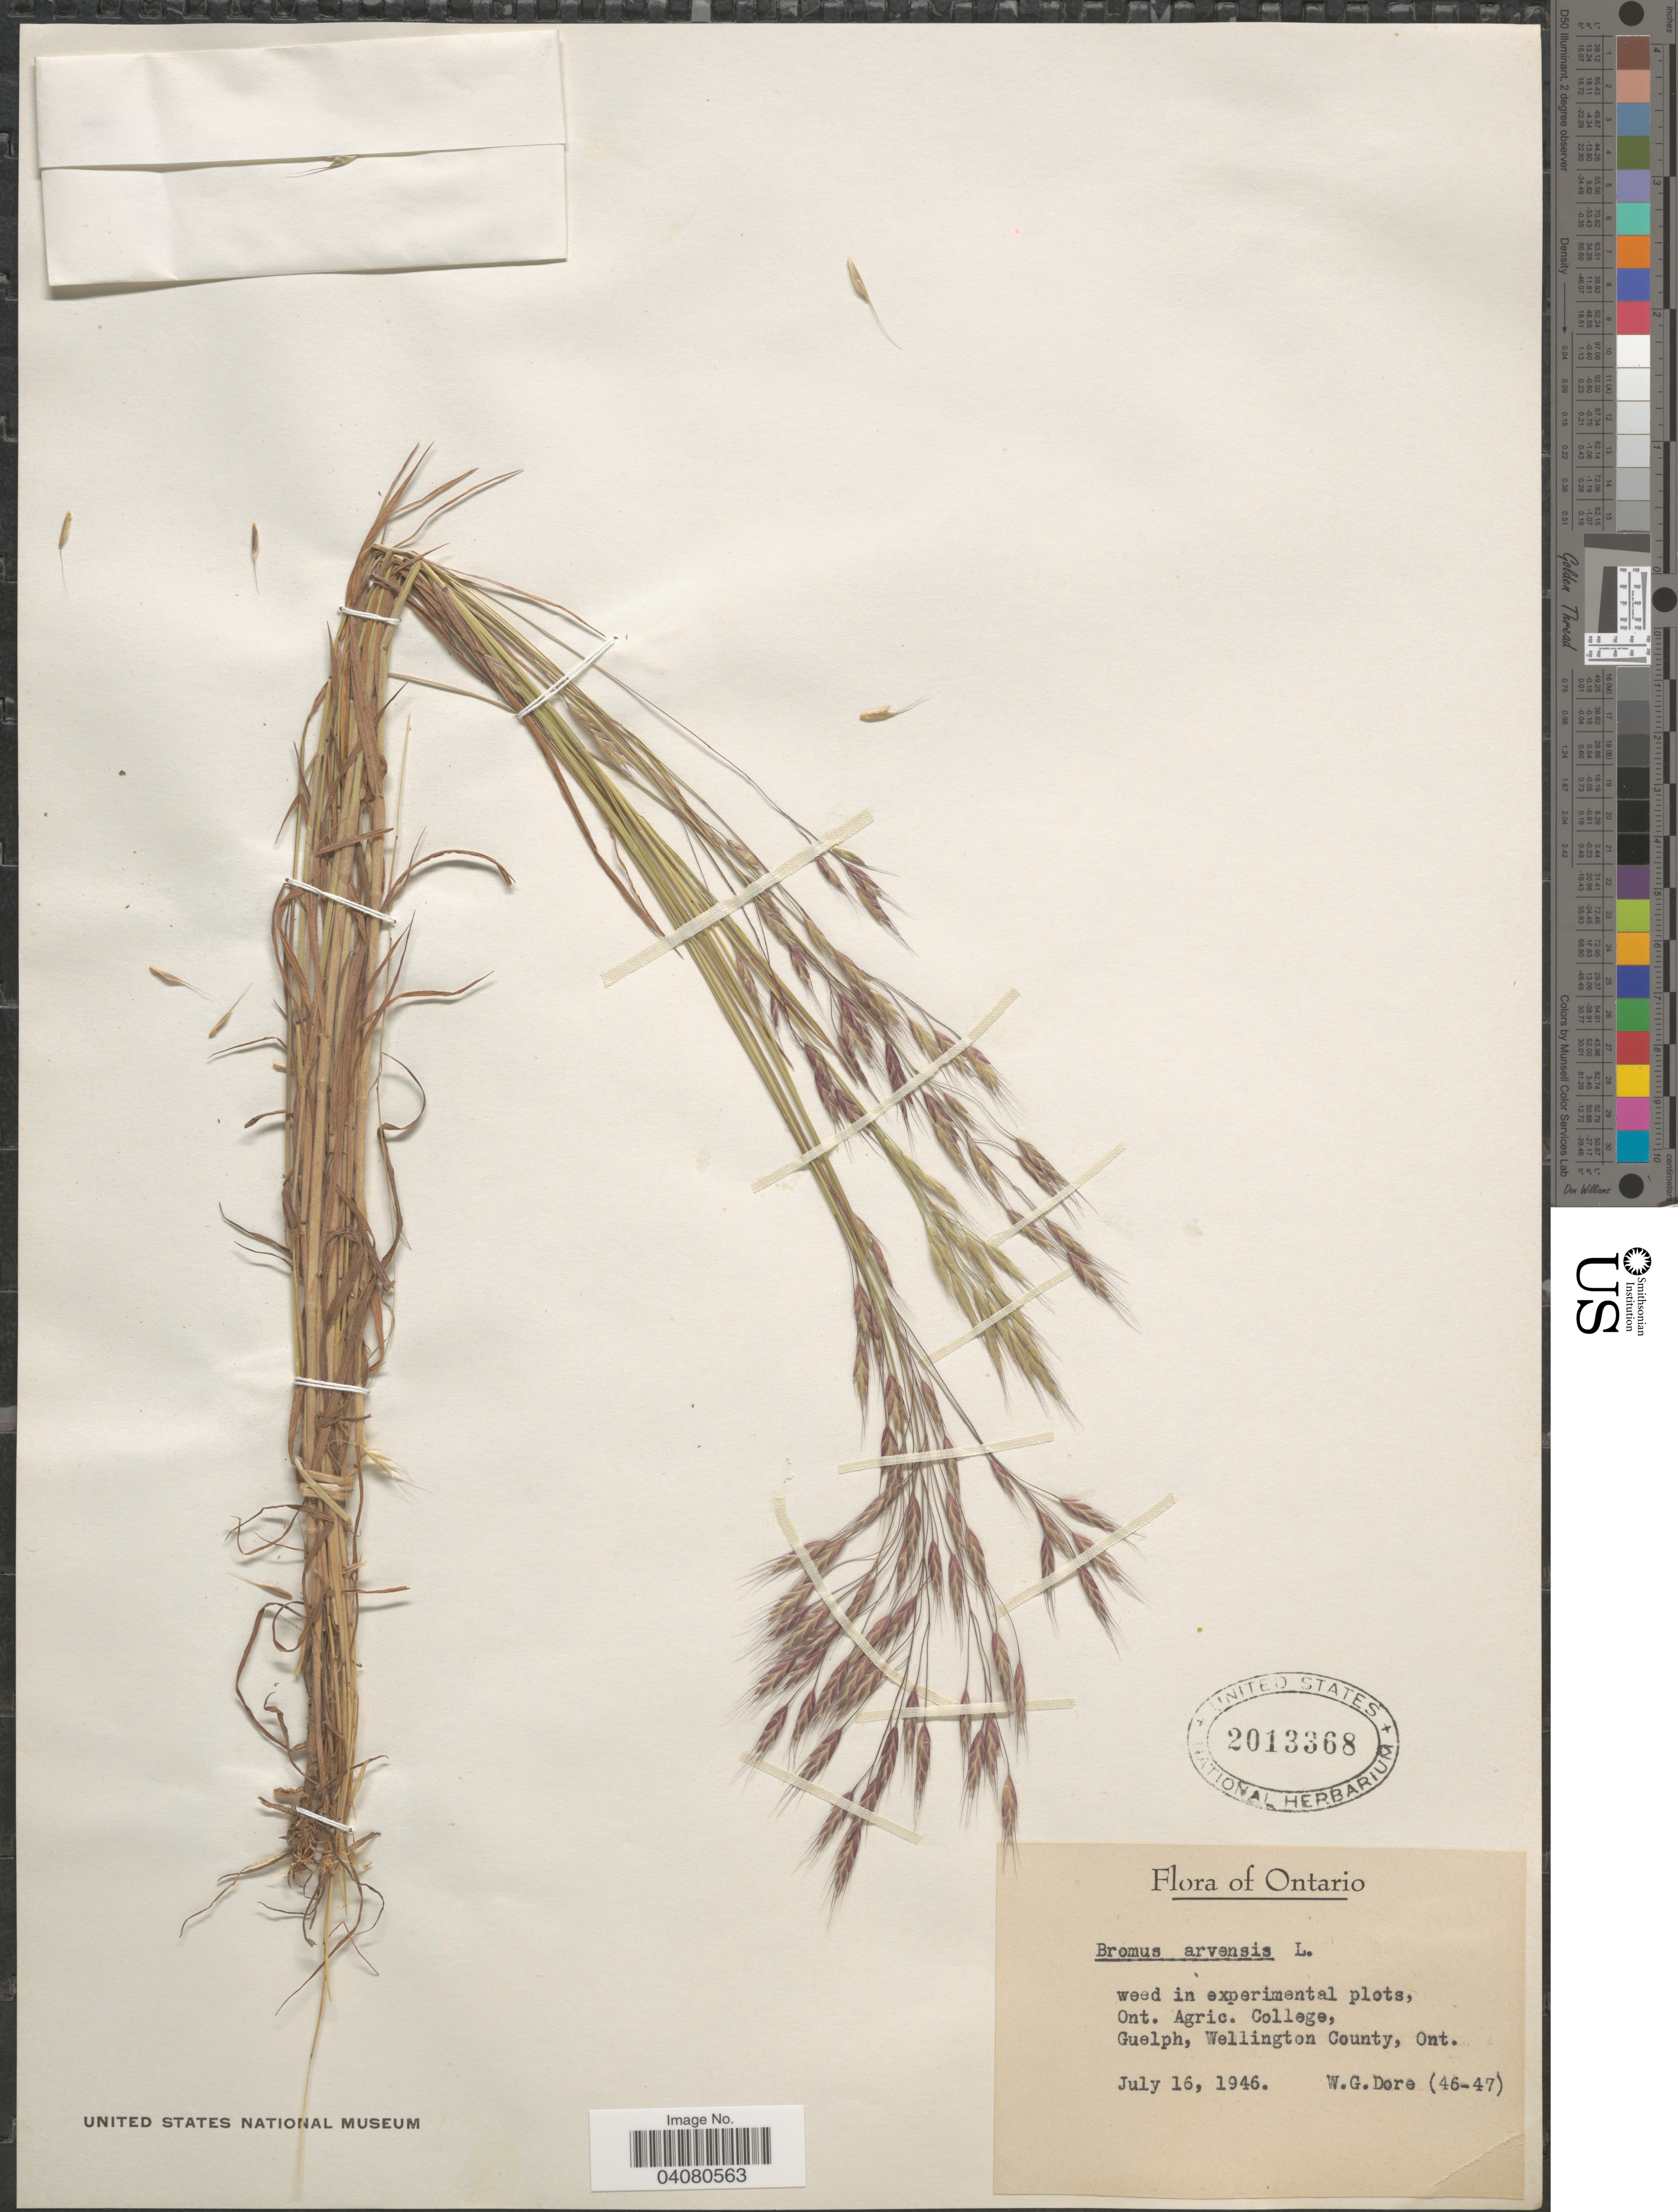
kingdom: Plantae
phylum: Tracheophyta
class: Liliopsida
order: Poales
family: Poaceae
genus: Bromus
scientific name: Bromus arvensis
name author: L.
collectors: W. Dore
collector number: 46-47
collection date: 1946-07-16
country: Canada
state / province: Ontario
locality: Weed in experimental plots, Ont. Agric. College, Guelph, Wellington County.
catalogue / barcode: US 2013368